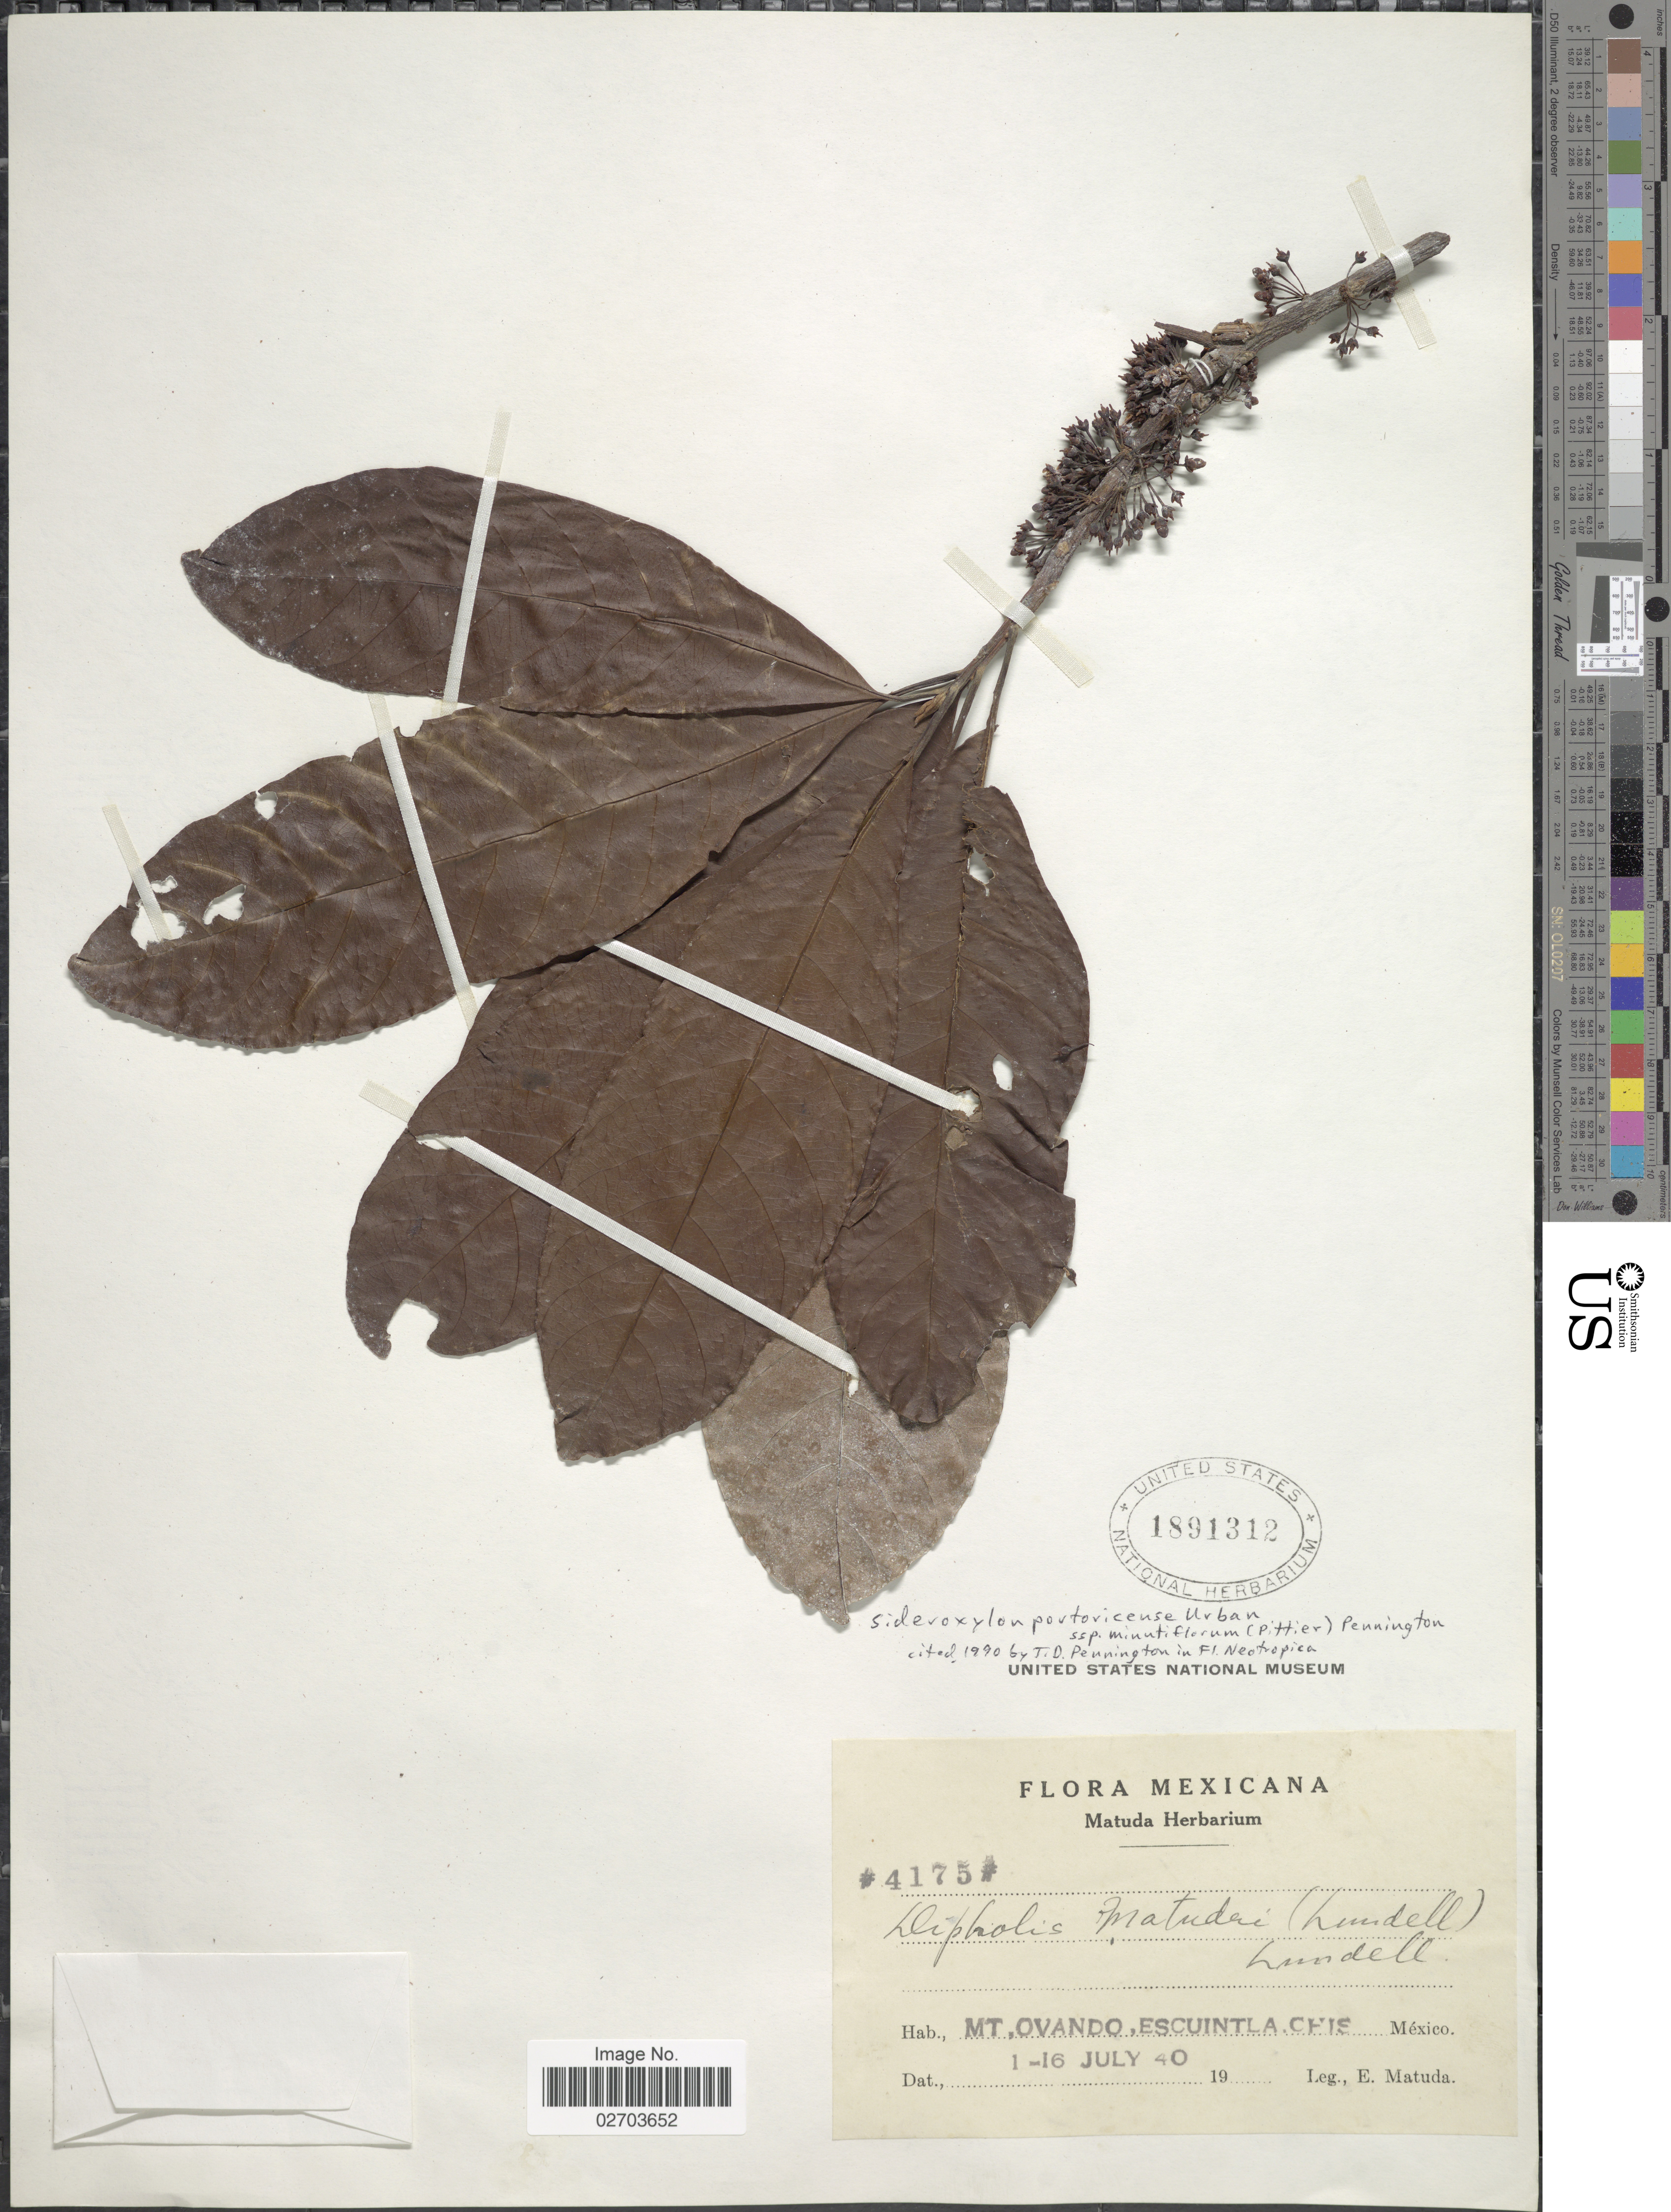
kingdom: Plantae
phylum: Tracheophyta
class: Magnoliopsida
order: Ericales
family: Sapotaceae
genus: Sideroxylon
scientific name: Sideroxylon portoricense subsp. minutiflorum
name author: (Pittier) T.D. Penn.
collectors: E. Matuda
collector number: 4175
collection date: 1940-07-01/1940-07-16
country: Mexico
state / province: Chiapas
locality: Mt. Ovando, Escuintla, Chis.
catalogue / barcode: US 1891312